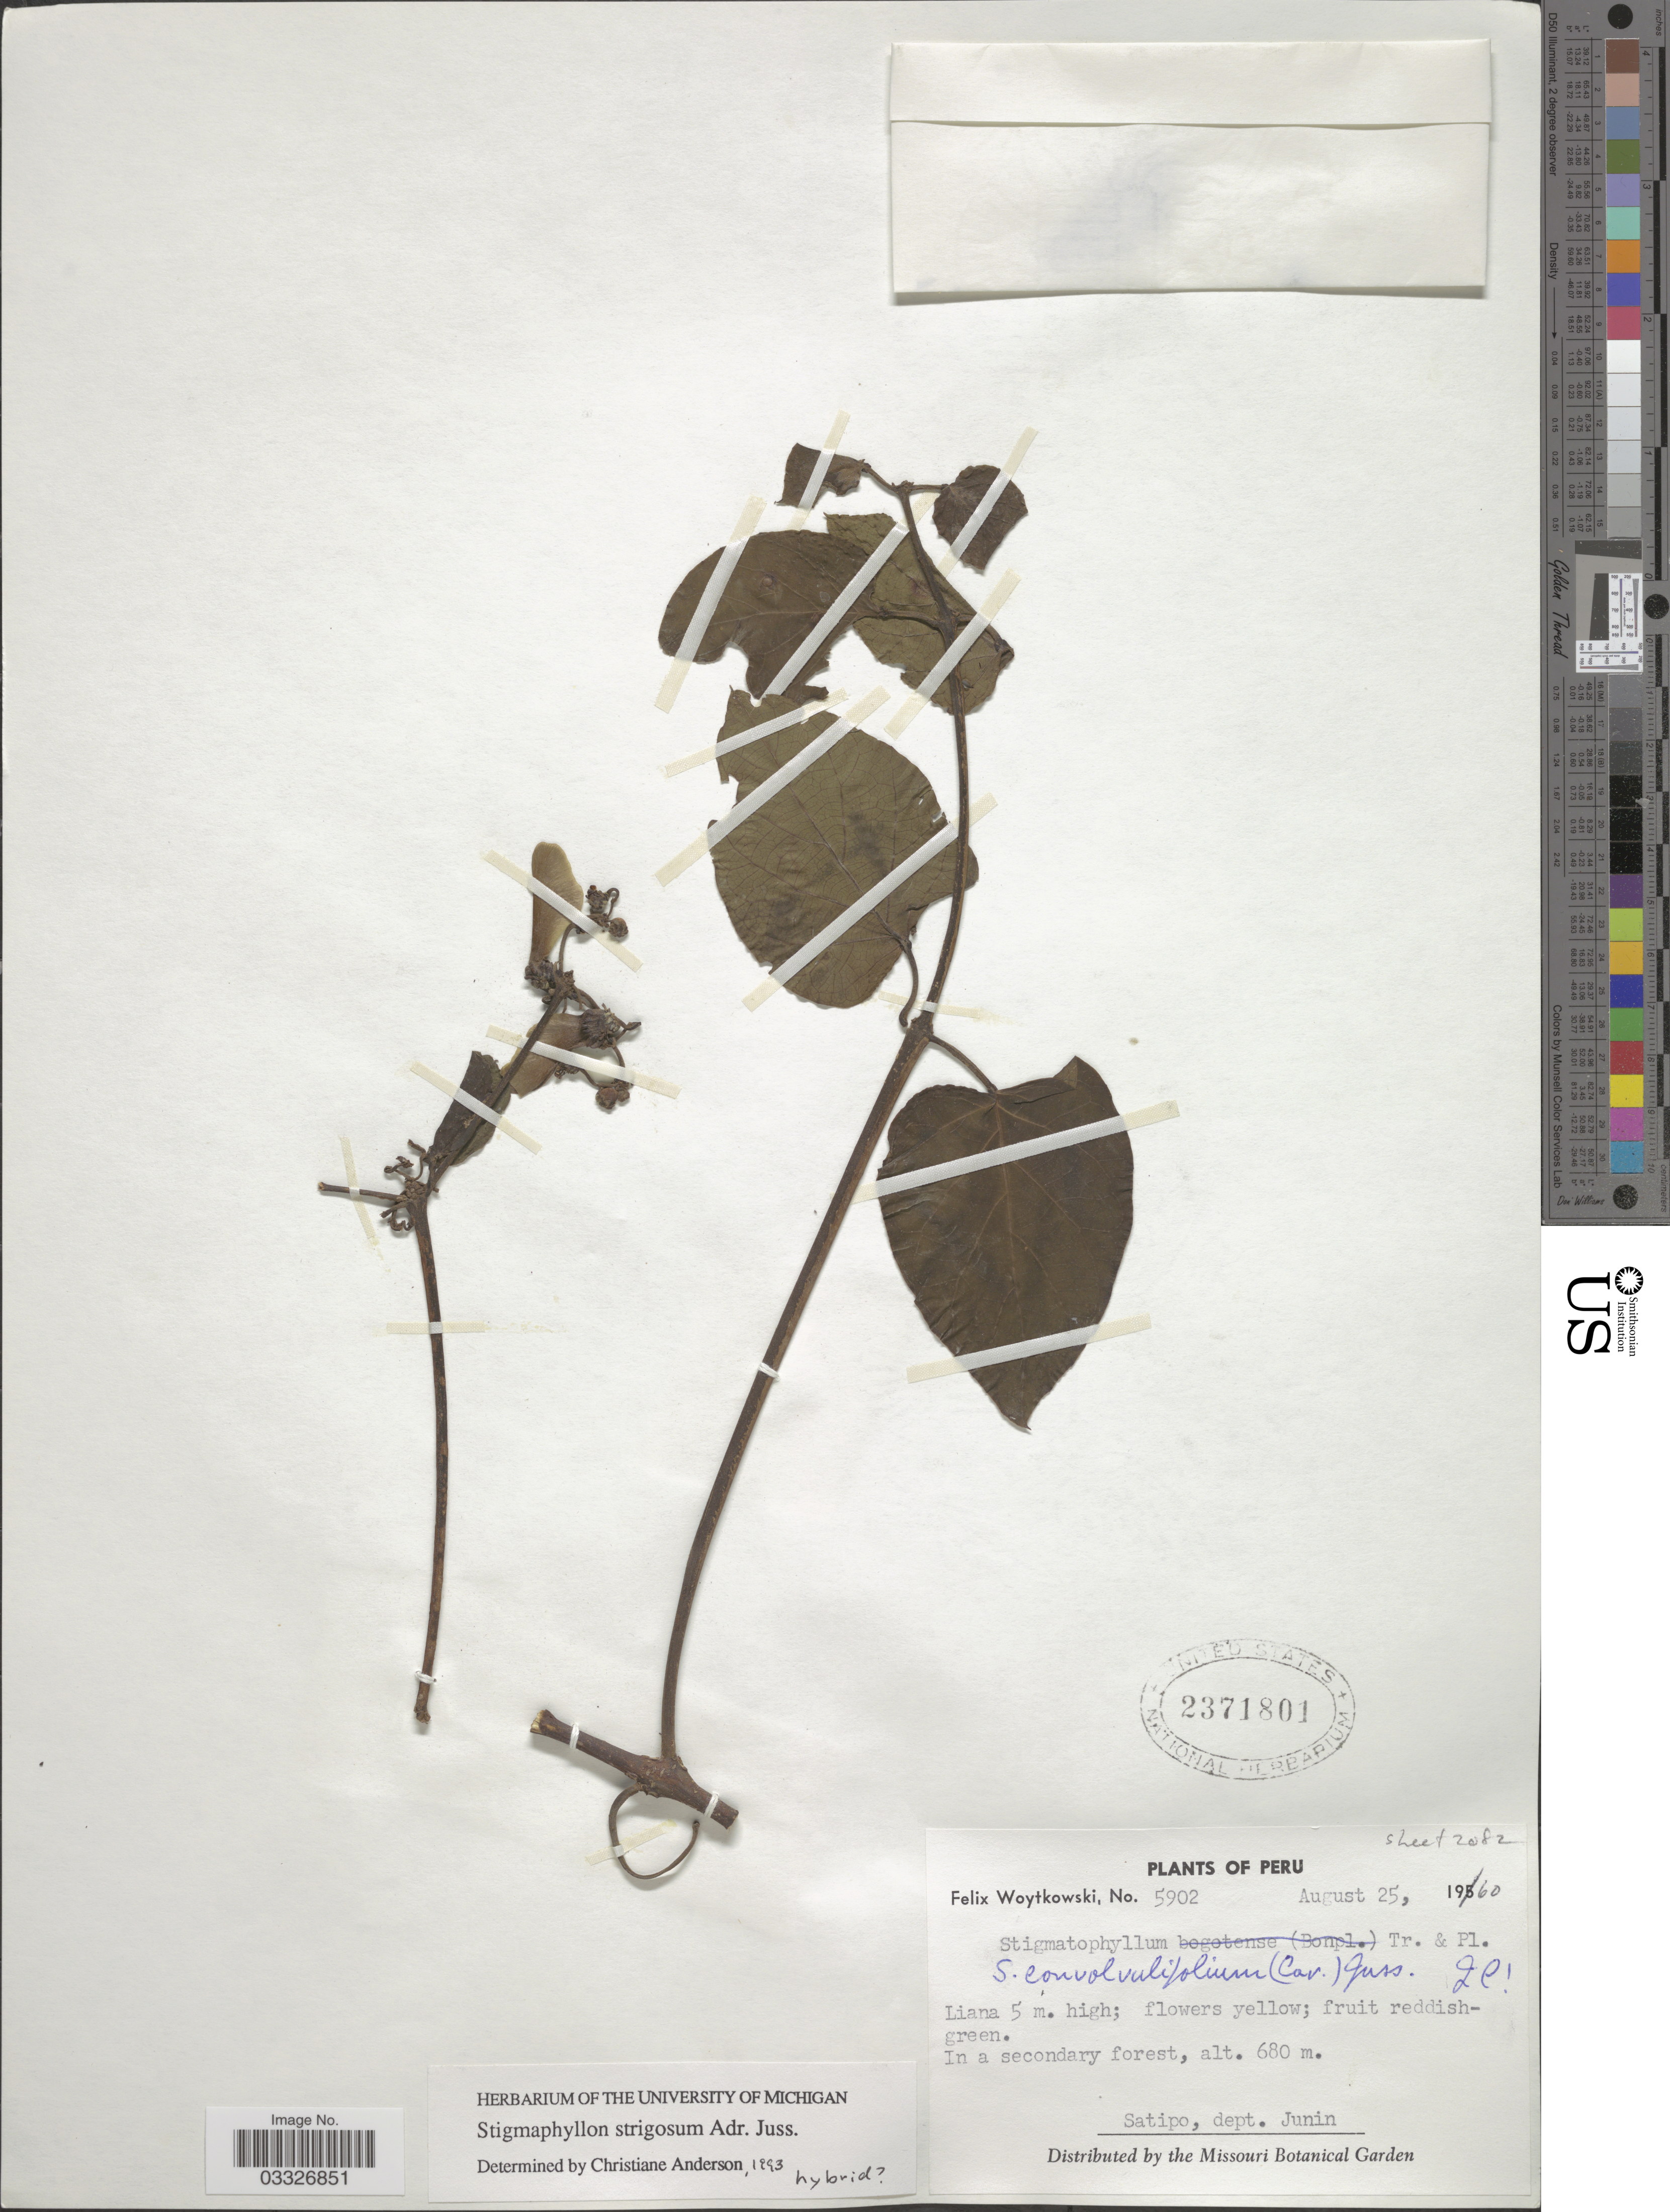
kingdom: Plantae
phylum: Tracheophyta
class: Magnoliopsida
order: Malpighiales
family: Malpighiaceae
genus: Stigmaphyllon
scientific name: Stigmaphyllon strigosum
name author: Poepp. ex A. Juss.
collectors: F. Woytkowski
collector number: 5902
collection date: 1960-08-25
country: Peru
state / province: Junín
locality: Satipo, dept. Junin.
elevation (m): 680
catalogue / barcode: US 2371801